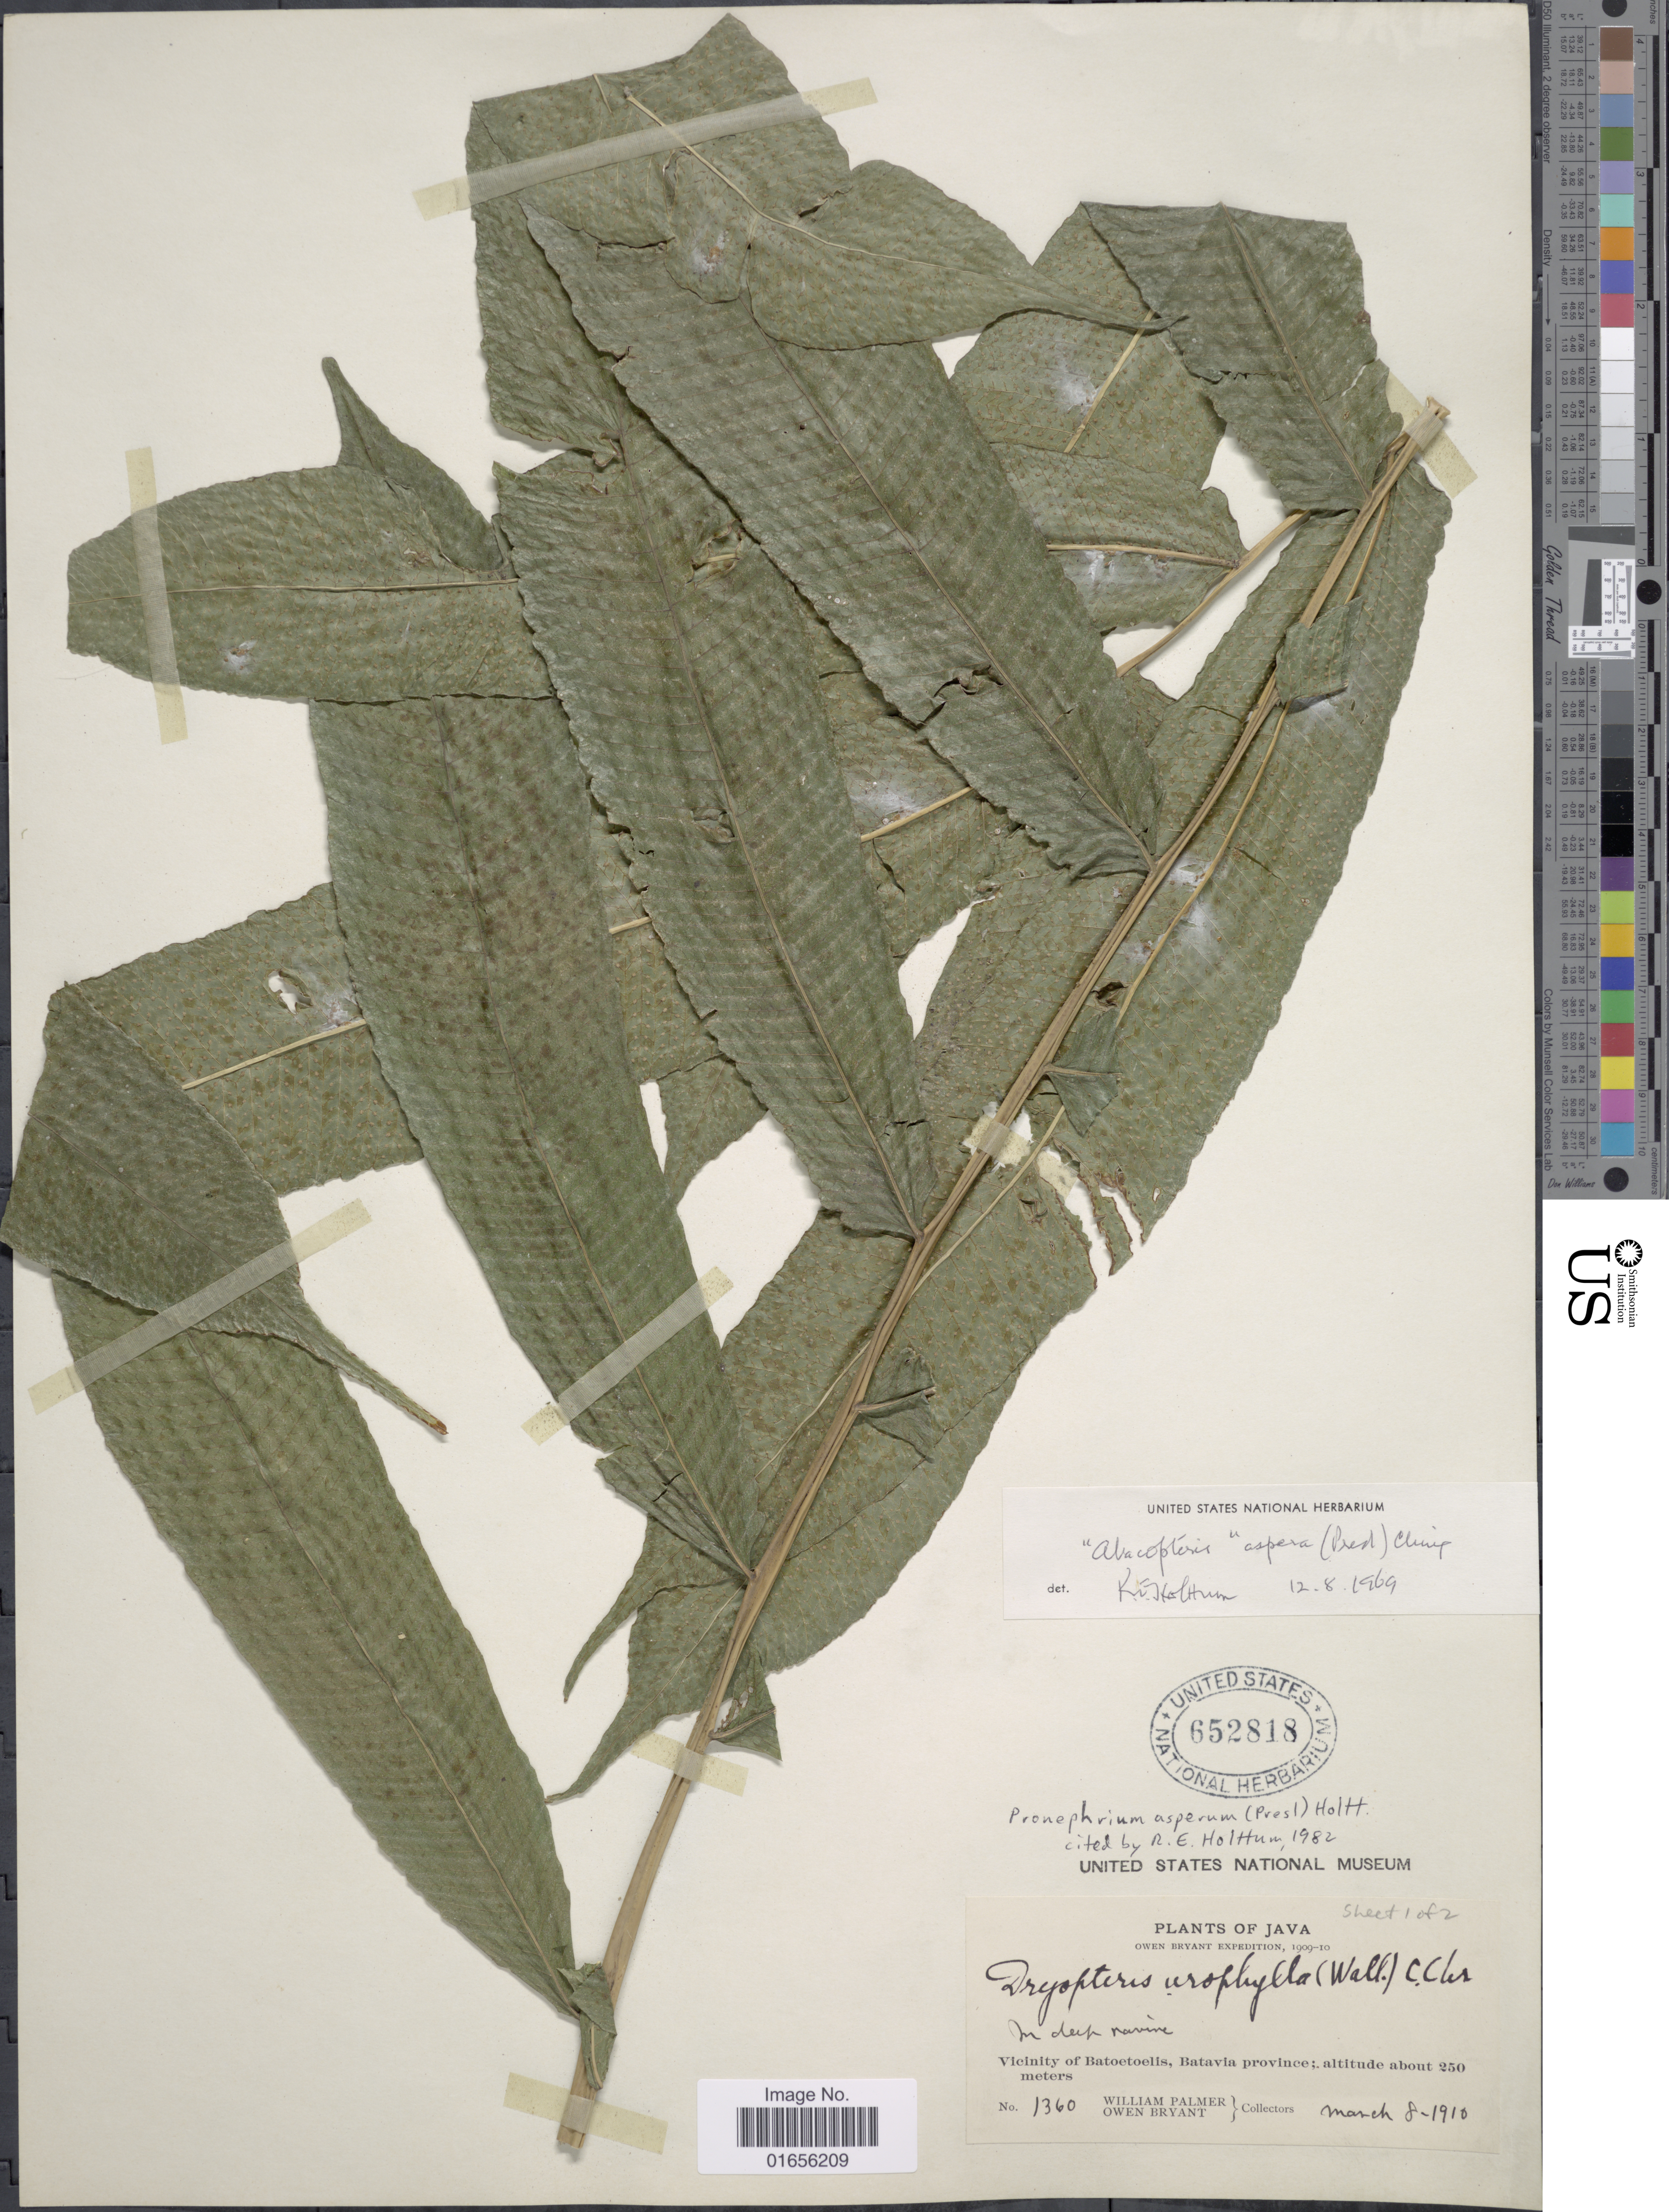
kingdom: Plantae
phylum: Tracheophyta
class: Polypodiopsida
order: Polypodiales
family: Thelypteridaceae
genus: Pronephrium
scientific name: Pronephrium asperum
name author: (C. Presl) Holttum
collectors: W. Palmer & O. Bryant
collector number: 1360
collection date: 1910-03-08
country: Indonesia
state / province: Java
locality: Java, Vicinity of Batoetoelis, Batavia Province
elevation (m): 250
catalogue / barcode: US 652818